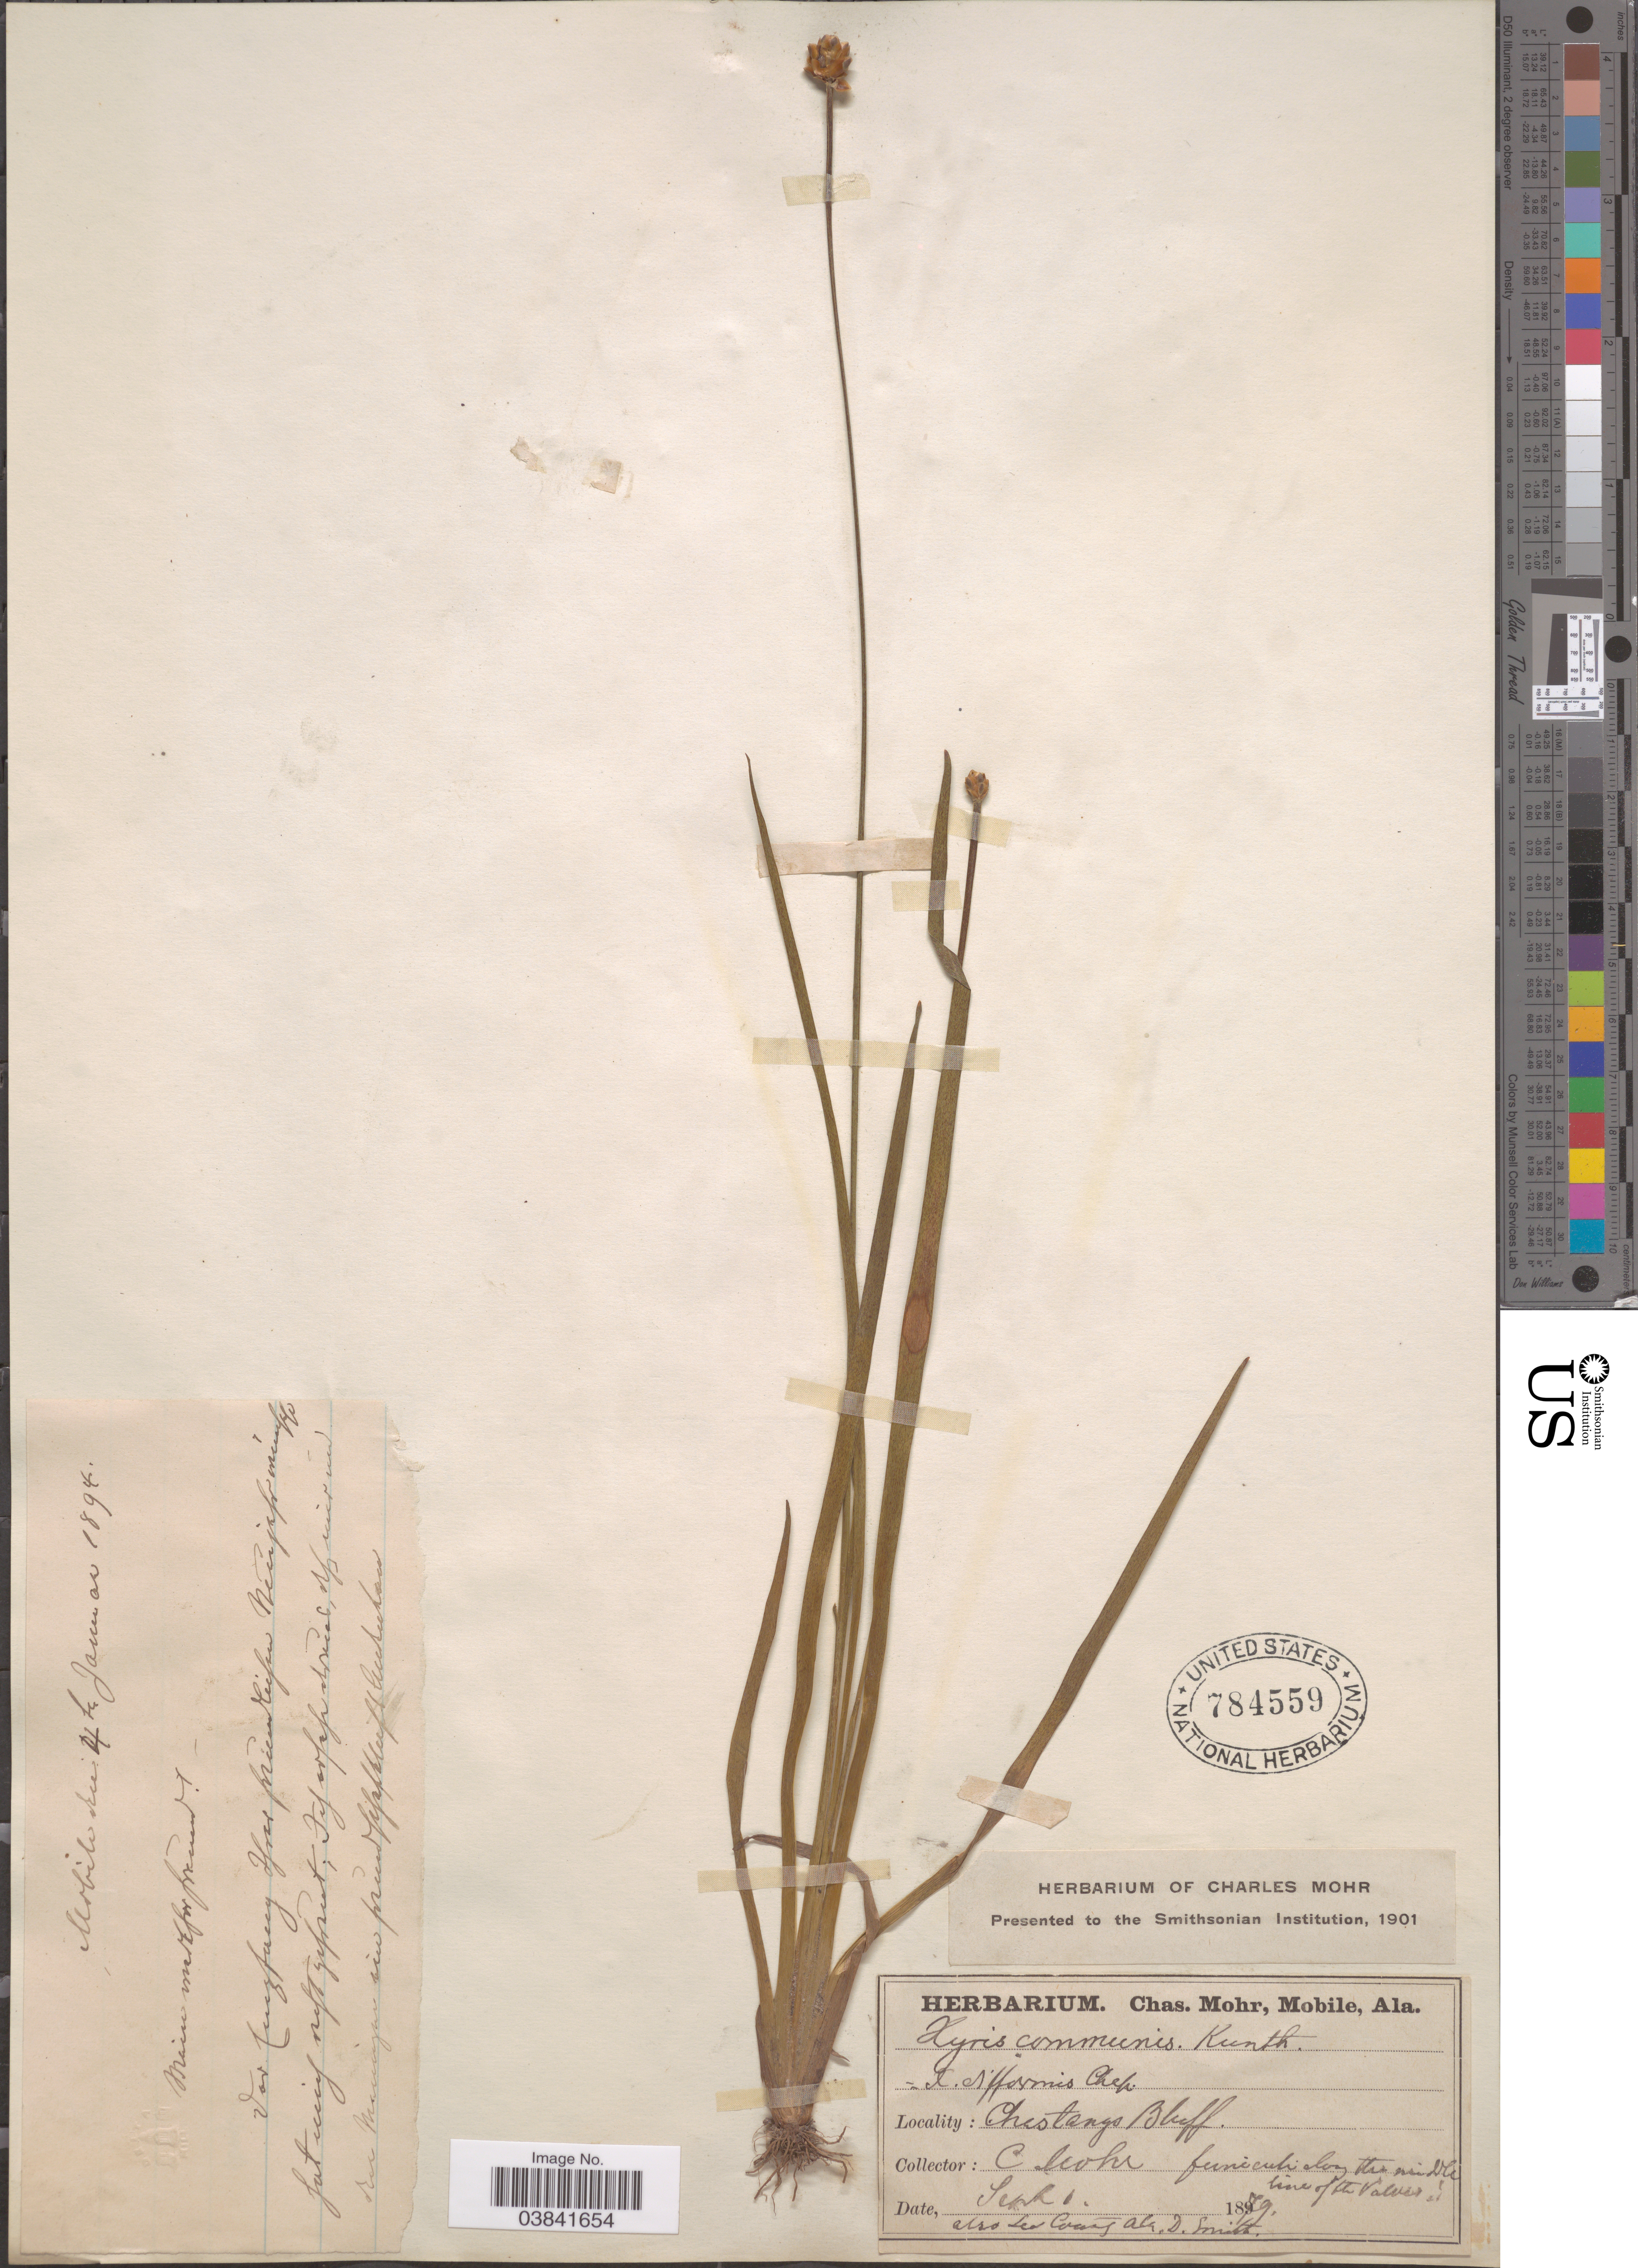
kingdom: Plantae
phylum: Tracheophyta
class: Liliopsida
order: Poales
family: Xyridaceae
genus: Xyris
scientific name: Xyris difformis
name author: Chapm.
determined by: Strong, Mark T., (BOT), Smithsonian Institution - National Museum of Natural History (UNITED STATES)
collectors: C. T. Mohr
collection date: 1879-09-01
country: United States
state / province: Alabama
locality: Chastangs Bluff.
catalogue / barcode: US 784559